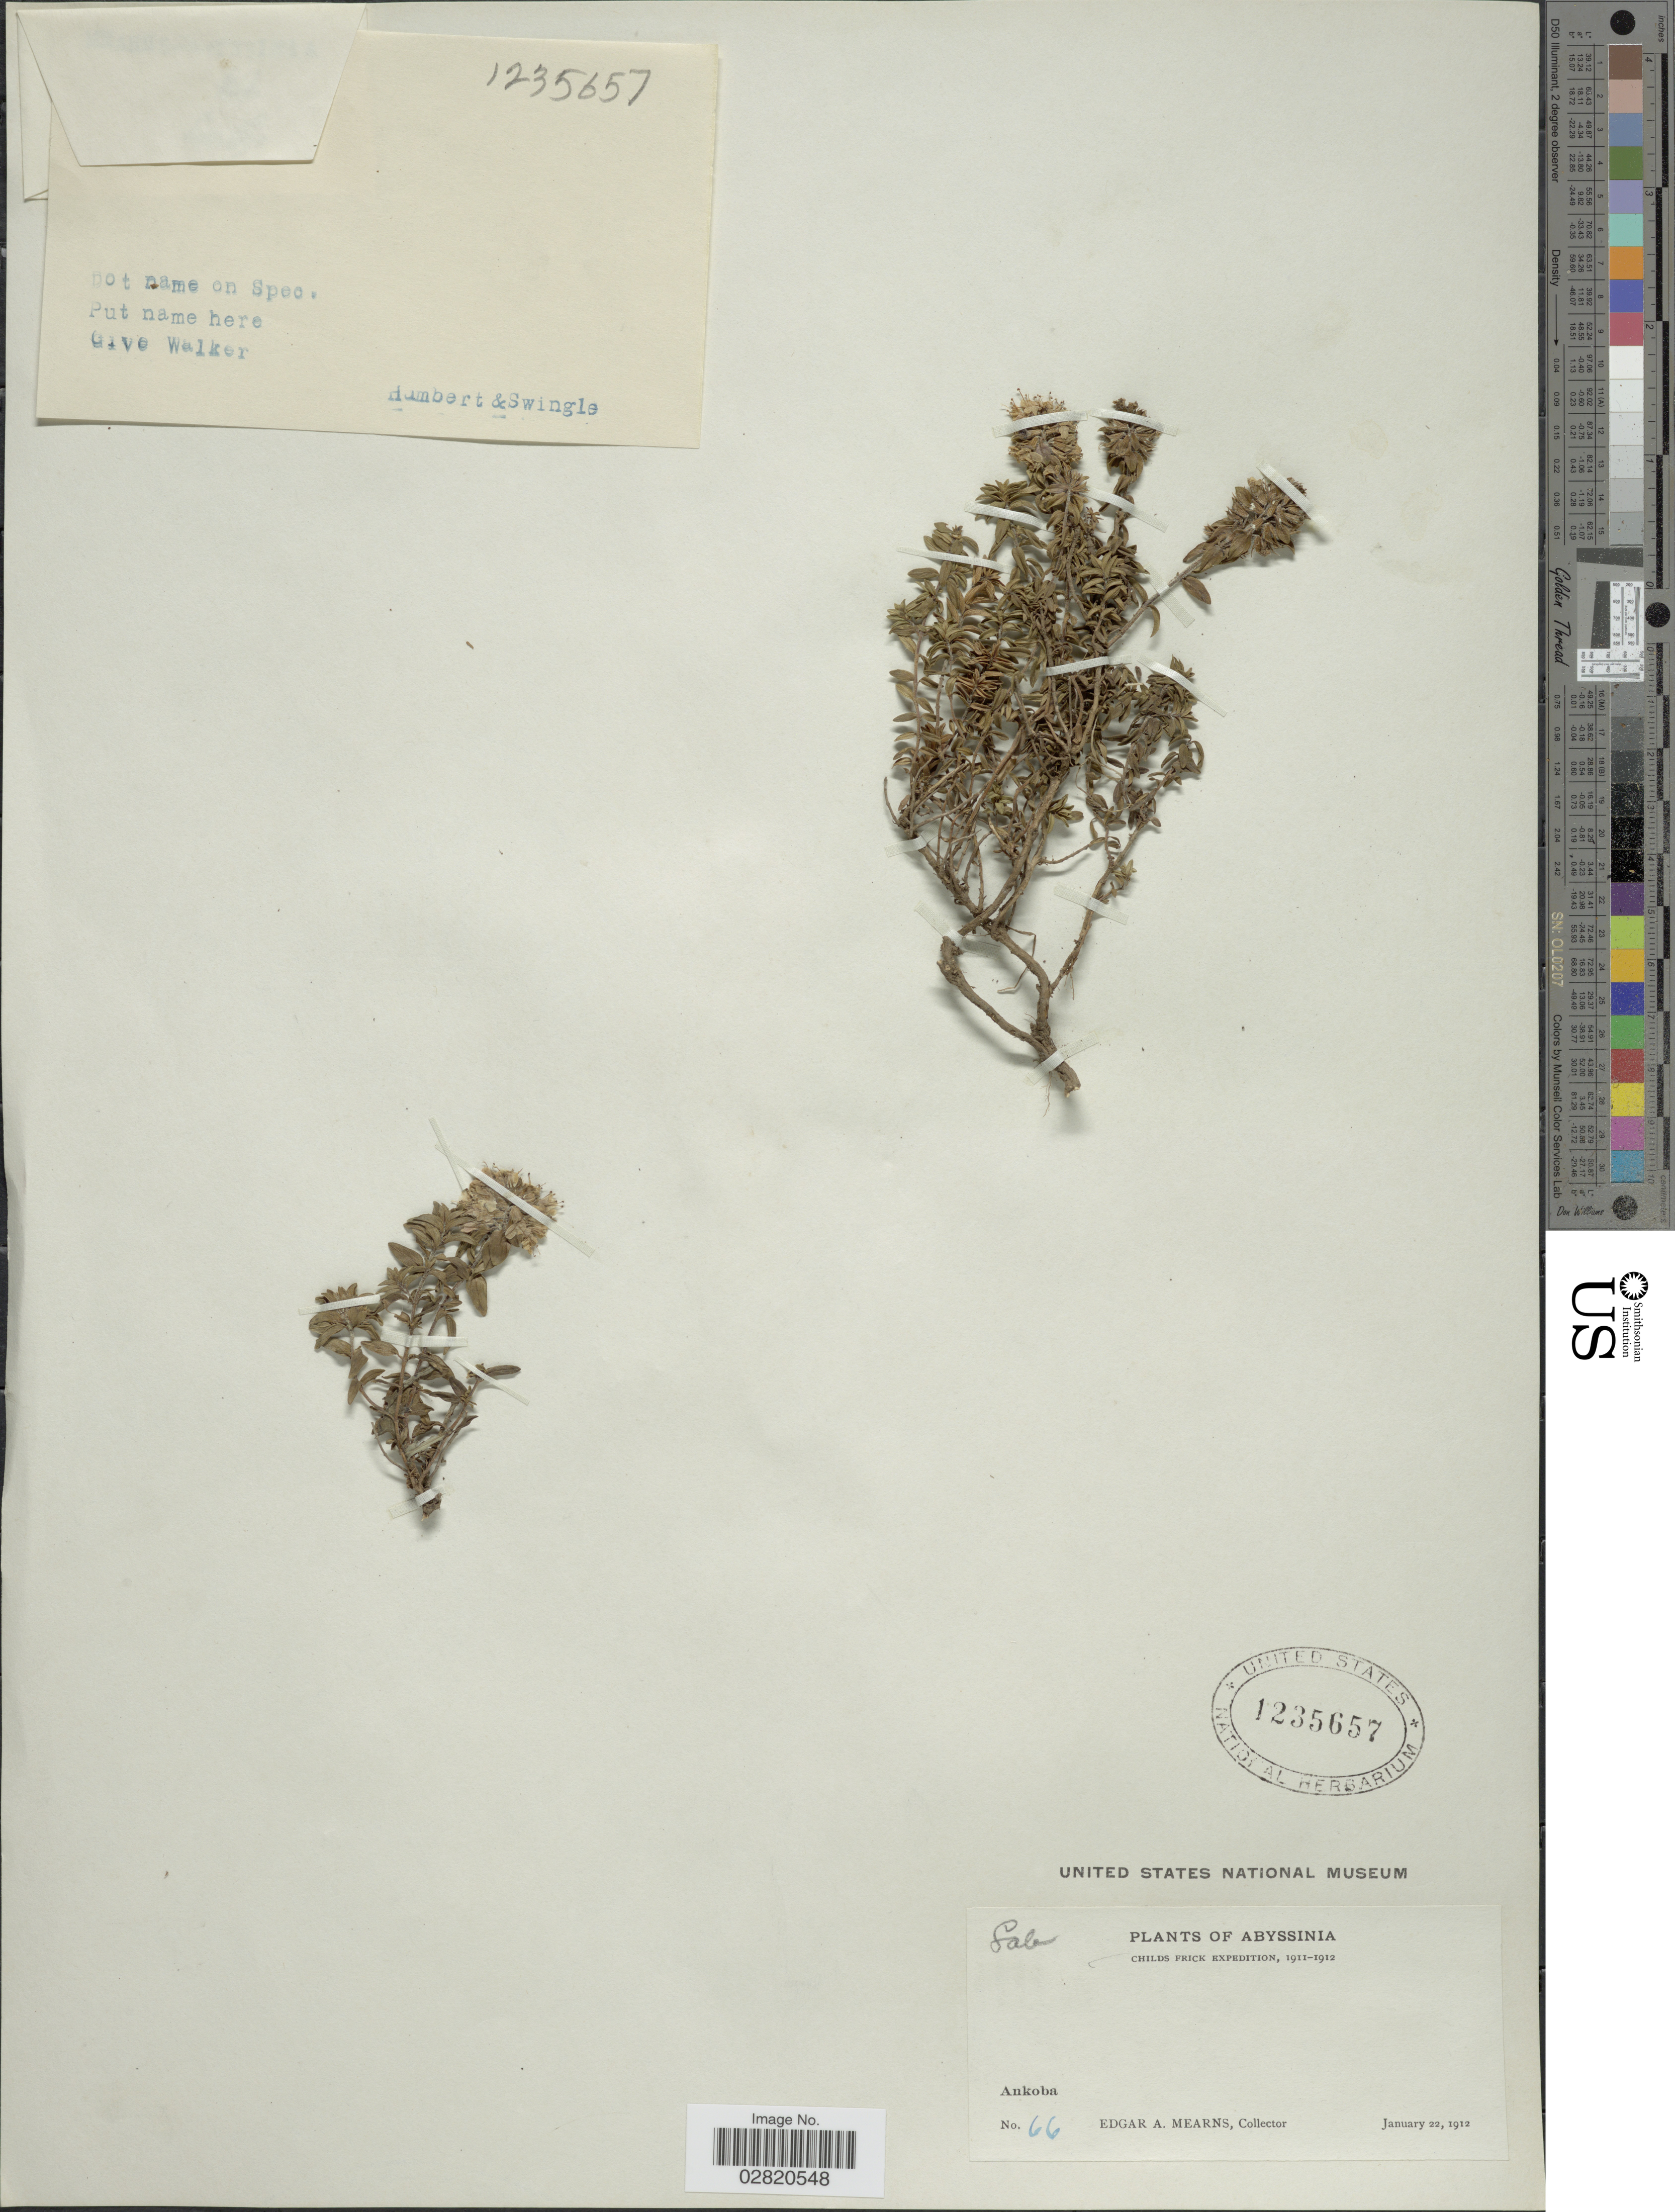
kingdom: Plantae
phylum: Tracheophyta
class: Magnoliopsida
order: Lamiales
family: Lamiaceae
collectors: E. A. Mearns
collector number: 66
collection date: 1912-01-22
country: Eritrea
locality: Abyssinia. Childs Frick. Ankoba.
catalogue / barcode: US 1235657